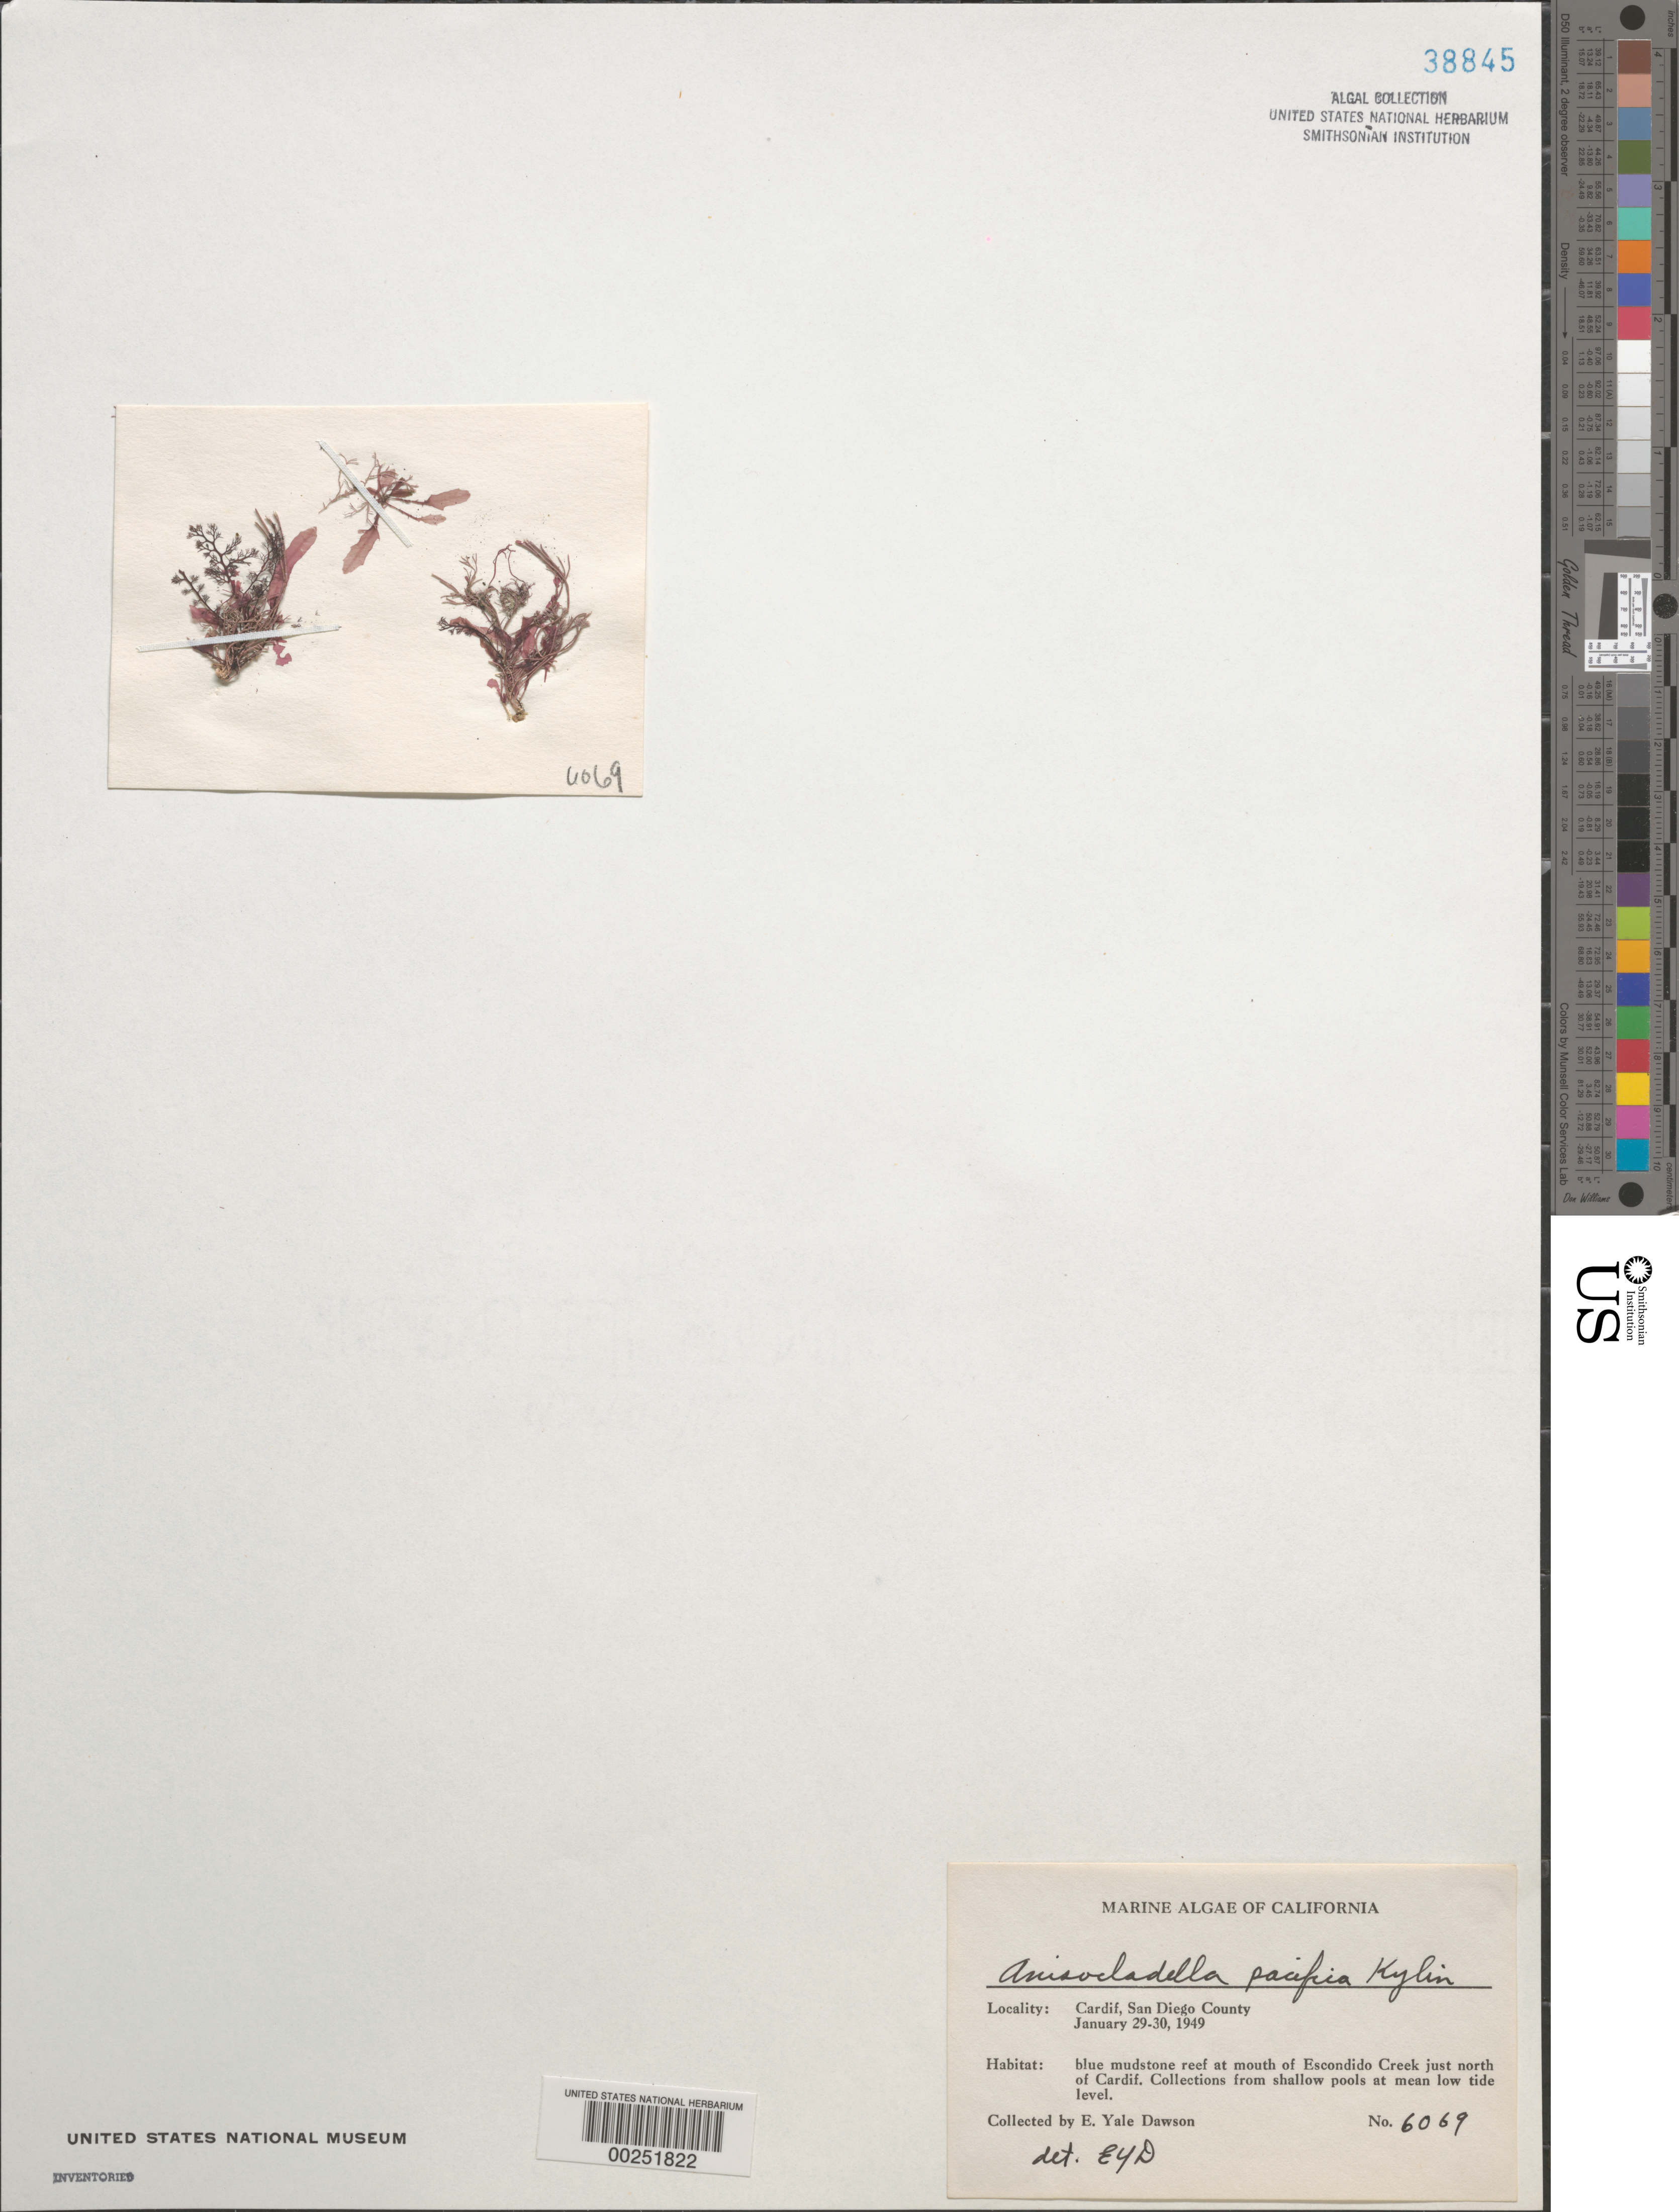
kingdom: Plantae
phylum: Rhodophyta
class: Florideophyceae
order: Ceramiales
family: Delesseriaceae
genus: Anisocladella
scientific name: Anisocladella pacifica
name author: Kylin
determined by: Dawson, E. Y.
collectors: E. Y. Dawson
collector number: EYD 6069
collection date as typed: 29 Jan 1949 TO 30 Jan 1949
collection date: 1949-01-29/1949-01-30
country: United States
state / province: California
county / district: San Diego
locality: Cardiff, Escondido Creek mouth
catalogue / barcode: US 38845